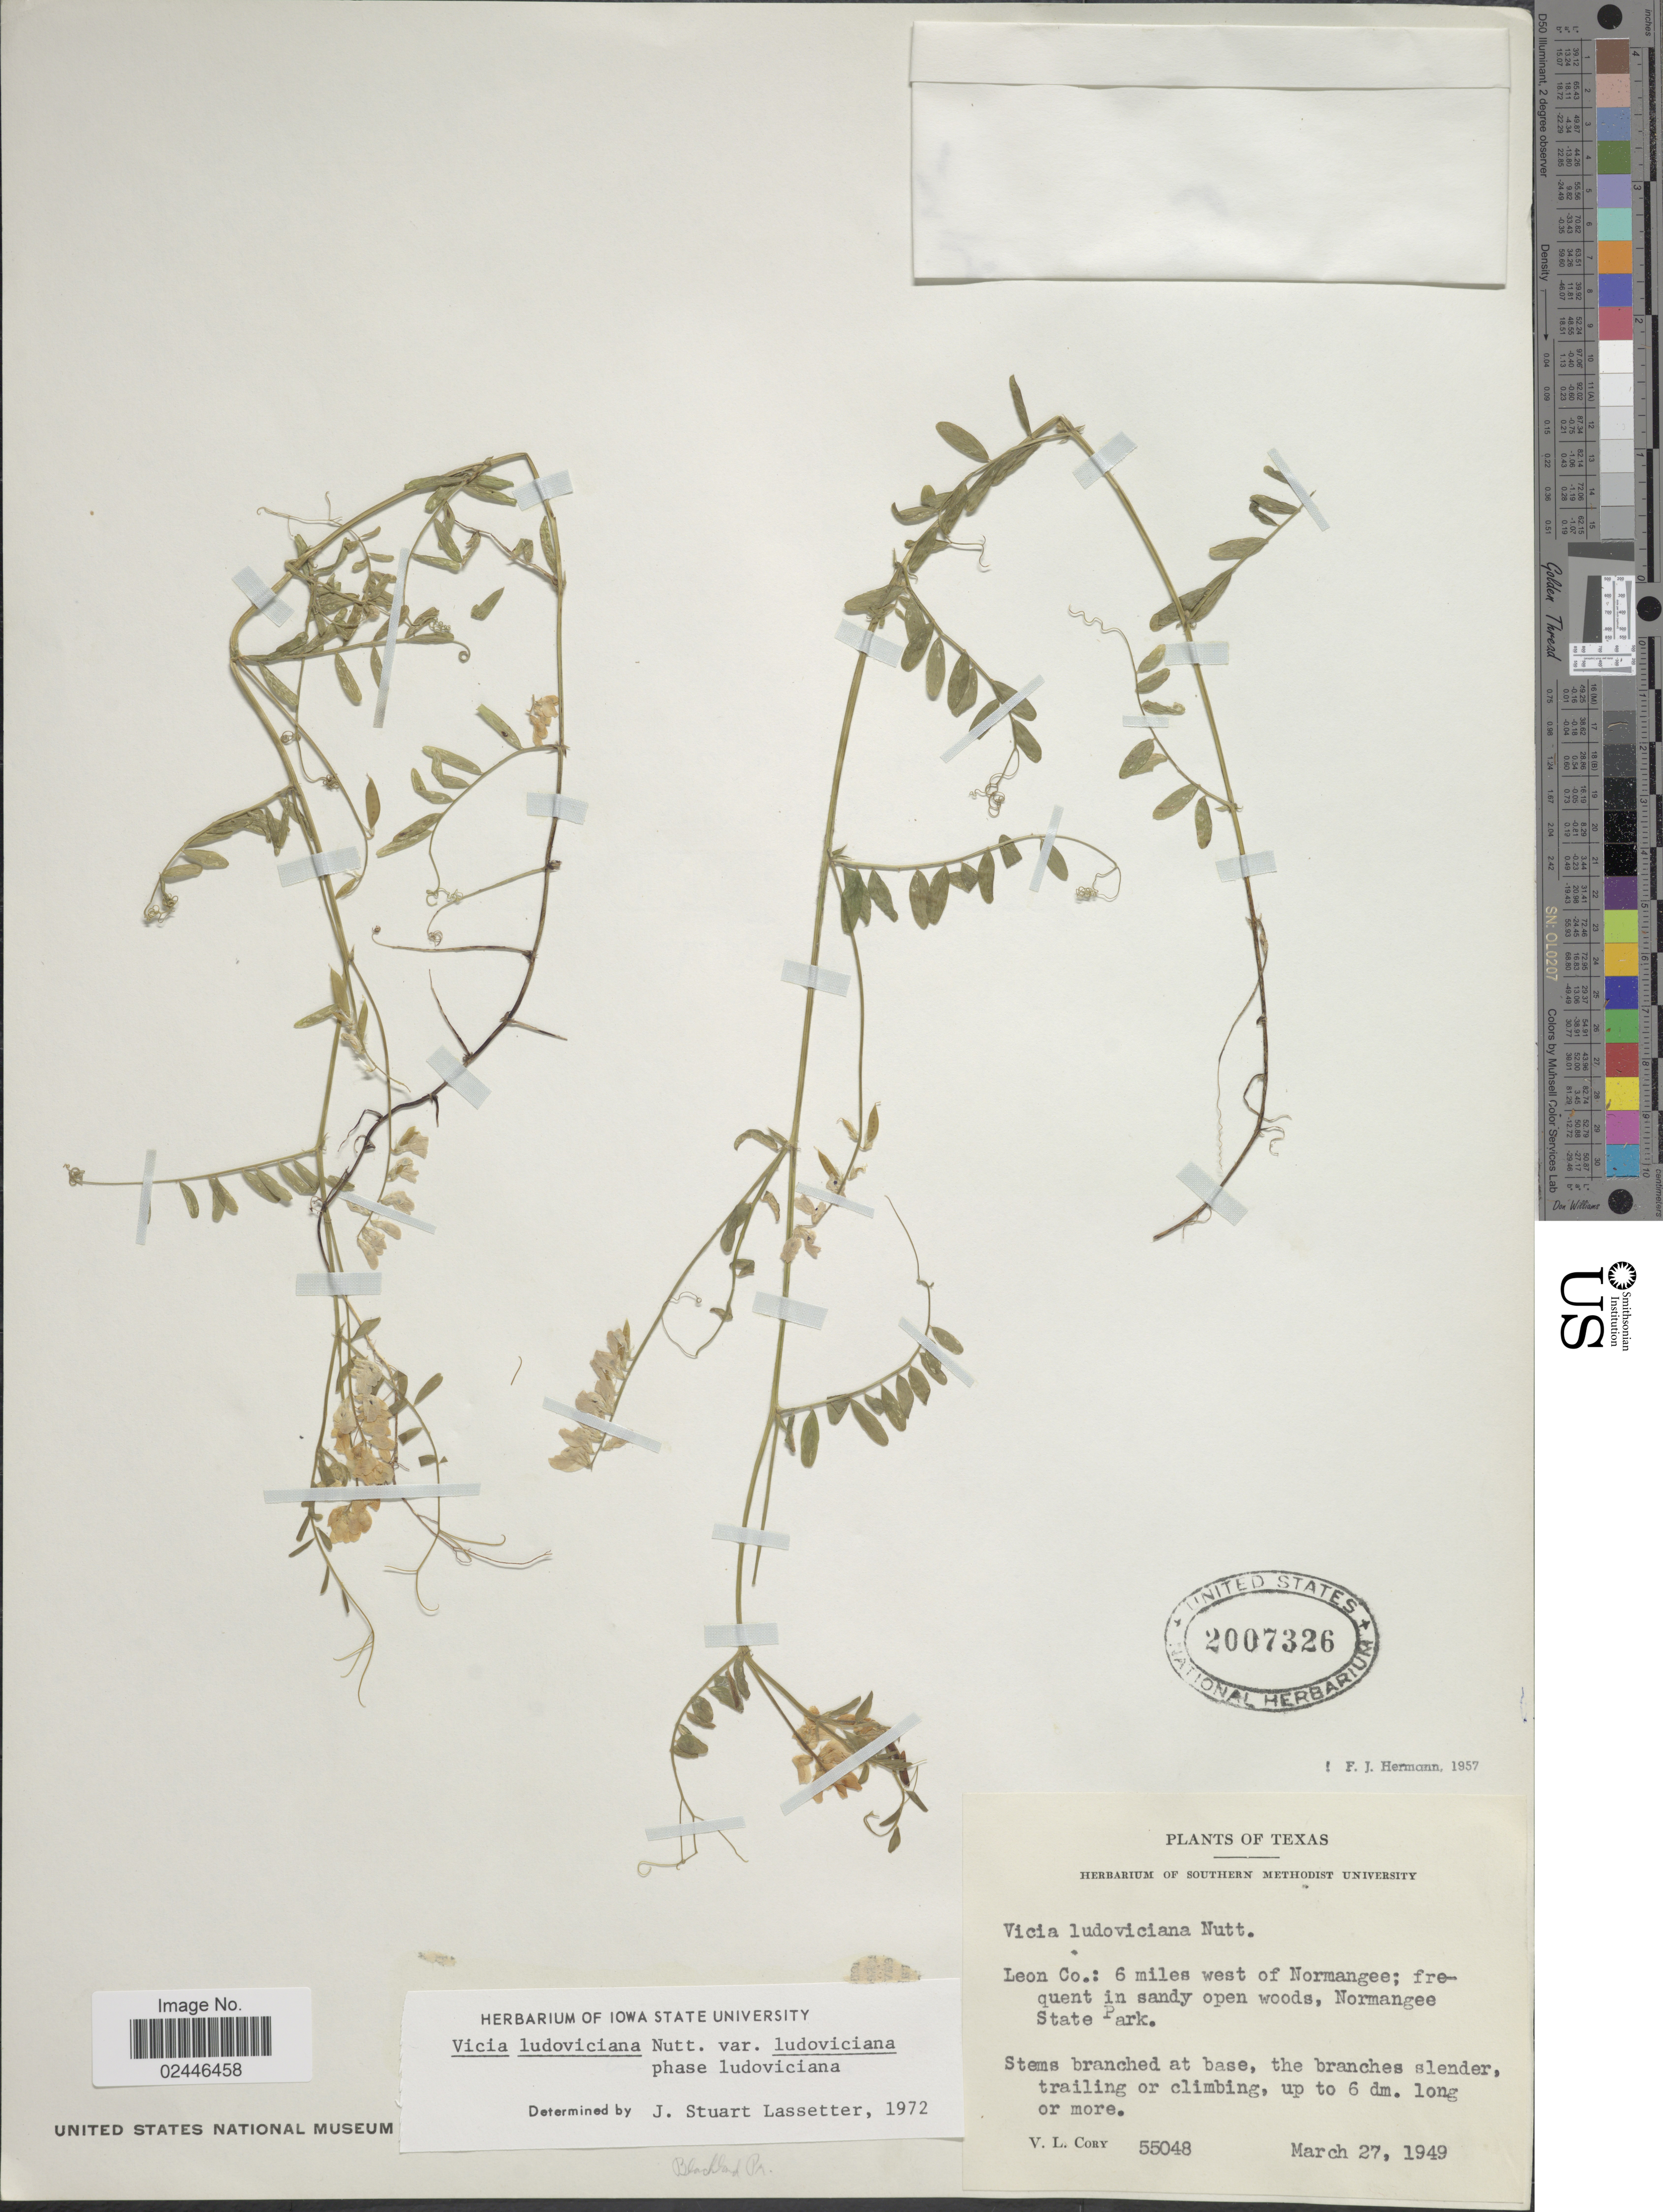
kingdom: Plantae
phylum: Tracheophyta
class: Magnoliopsida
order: Fabales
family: Fabaceae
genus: Vicia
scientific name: Vicia ludoviciana var. ludoviciana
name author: Nutt. ex Torr. & A. Gray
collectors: V. Cory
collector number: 55048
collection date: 1949-03-27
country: United States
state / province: Texas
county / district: Leon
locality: Leon Co.: 6 miles west of Normangee; frequent in sandy open woods, Normangee State Park,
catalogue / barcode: US 2007326